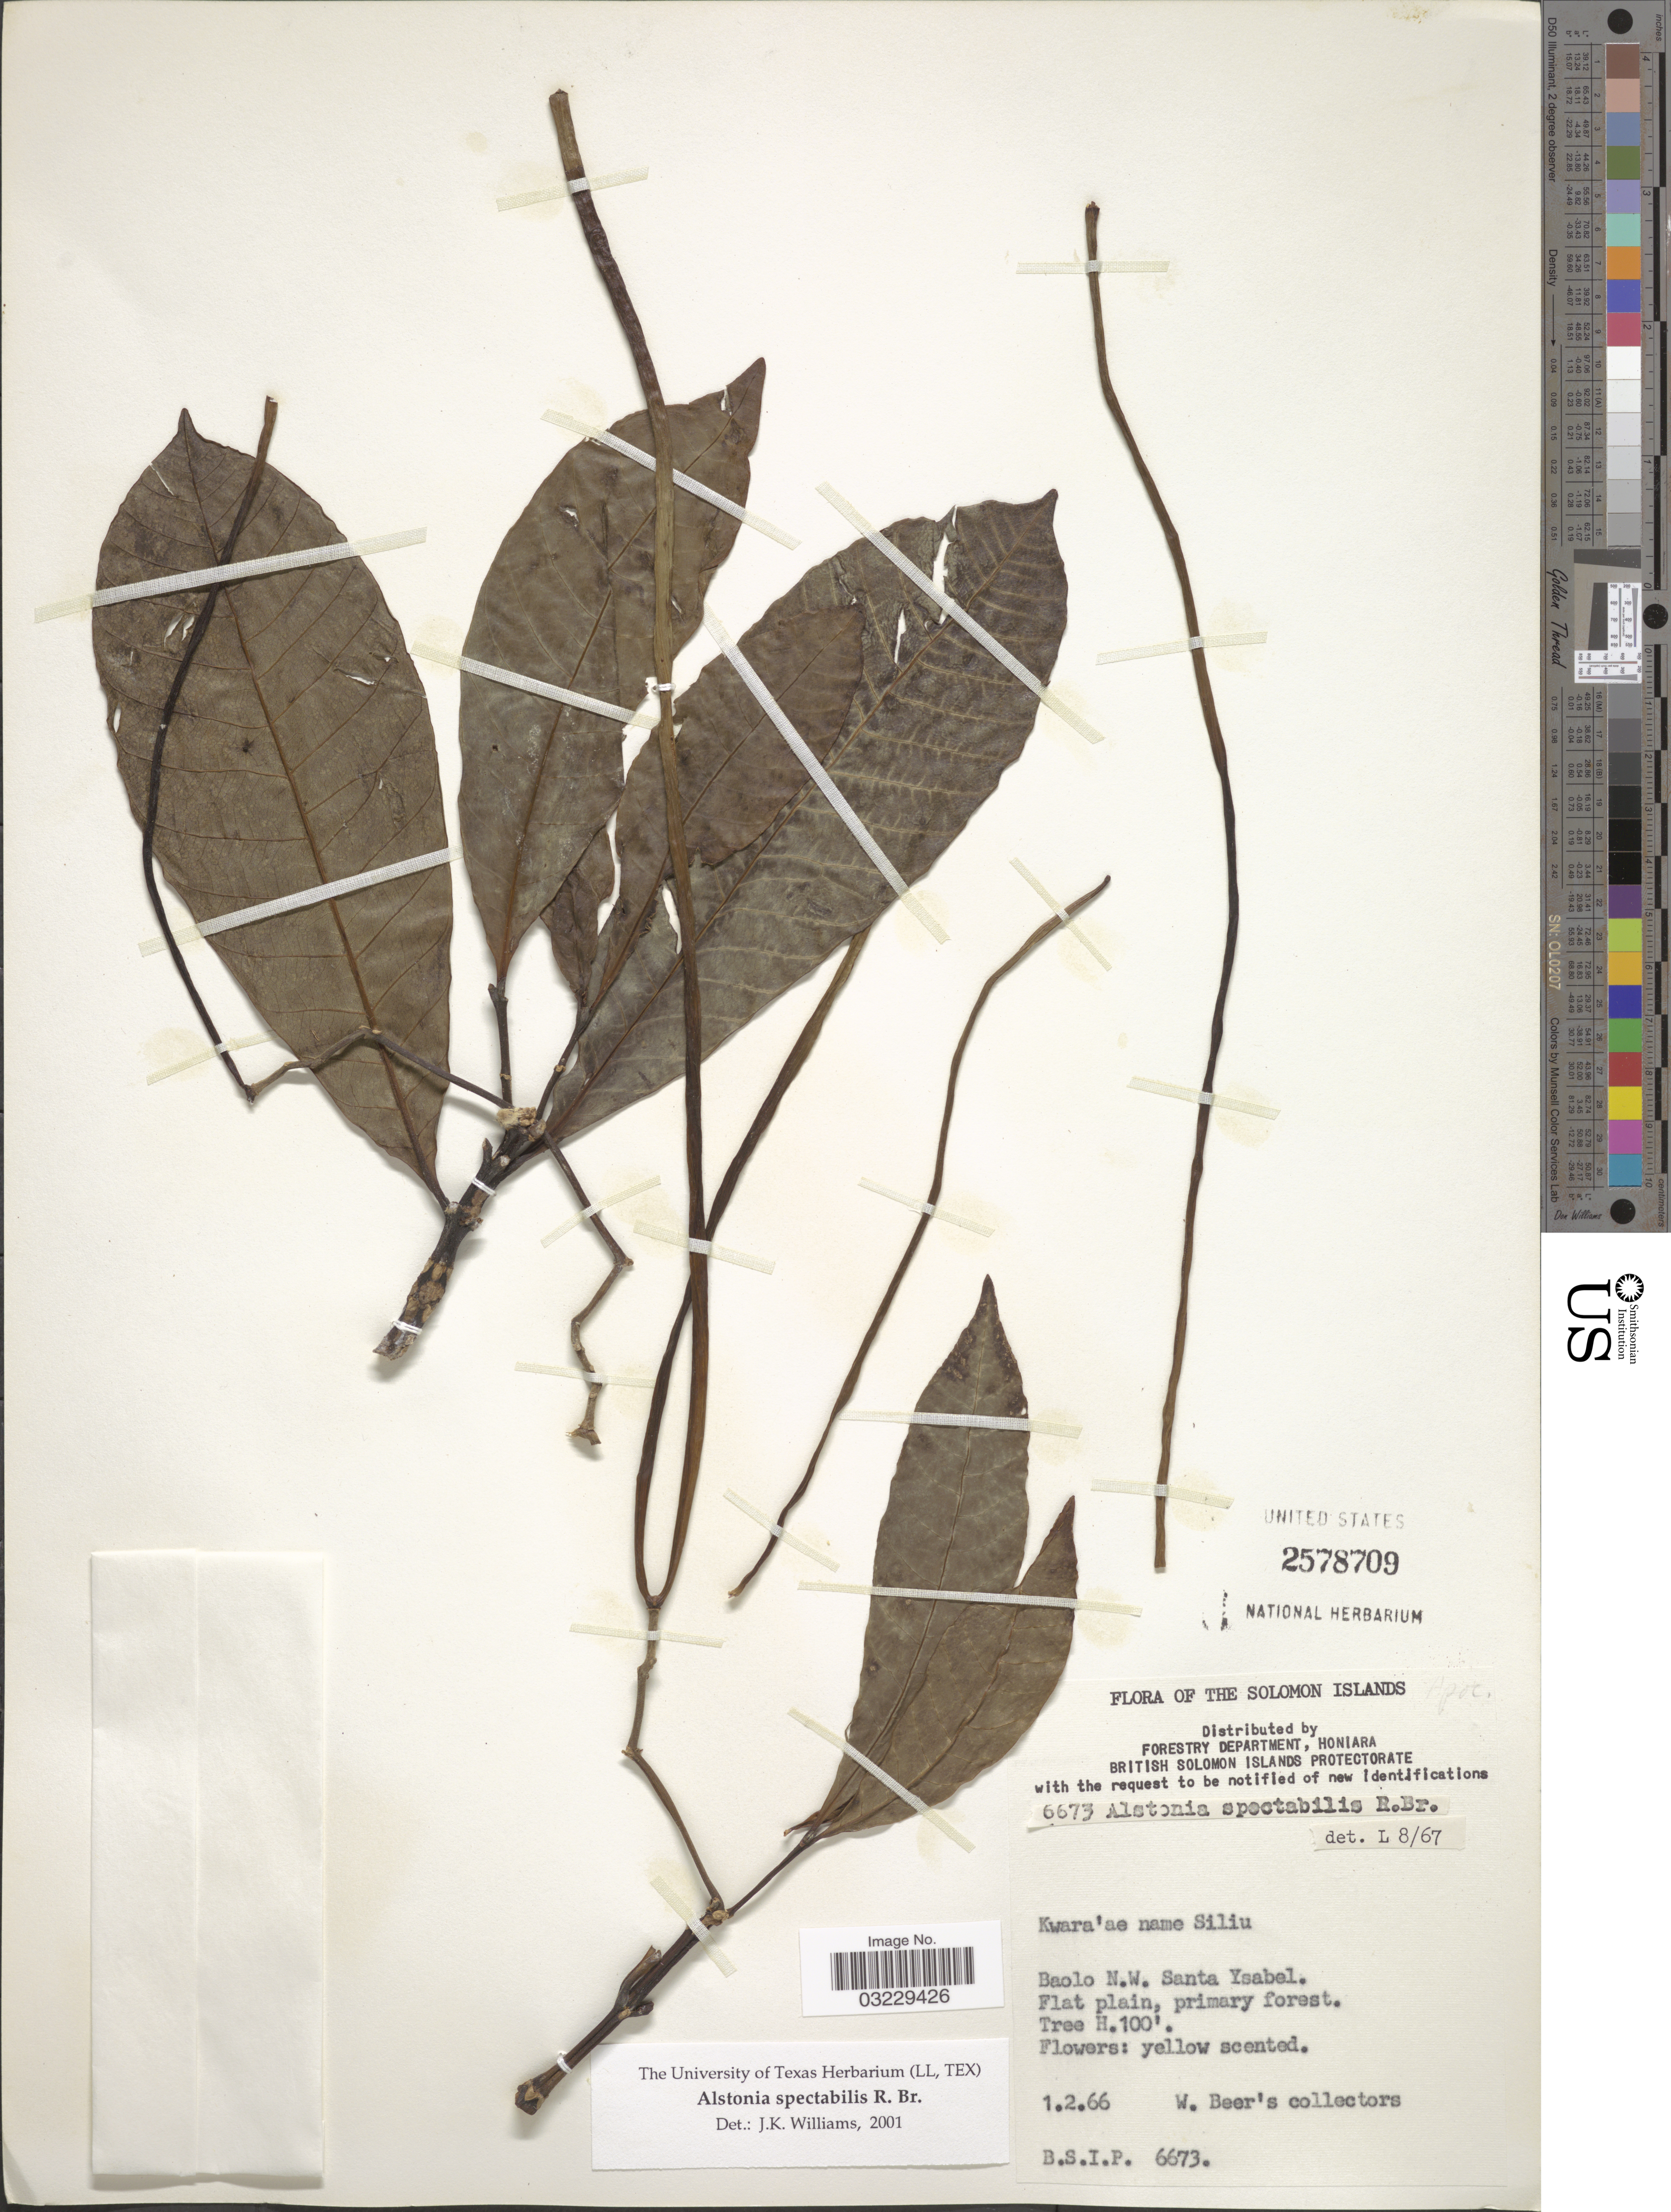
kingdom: Plantae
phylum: Tracheophyta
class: Magnoliopsida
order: Gentianales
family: Apocynaceae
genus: Alstonia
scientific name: Alstonia spectabilis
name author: R. Br.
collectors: W. Beer's Collectors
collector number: B.S.I.P. 6673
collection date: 1966-02-01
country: Solomon Islands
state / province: Solomon Islands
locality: Baolo N. W. Santa Ysabel.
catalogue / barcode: US 2578709